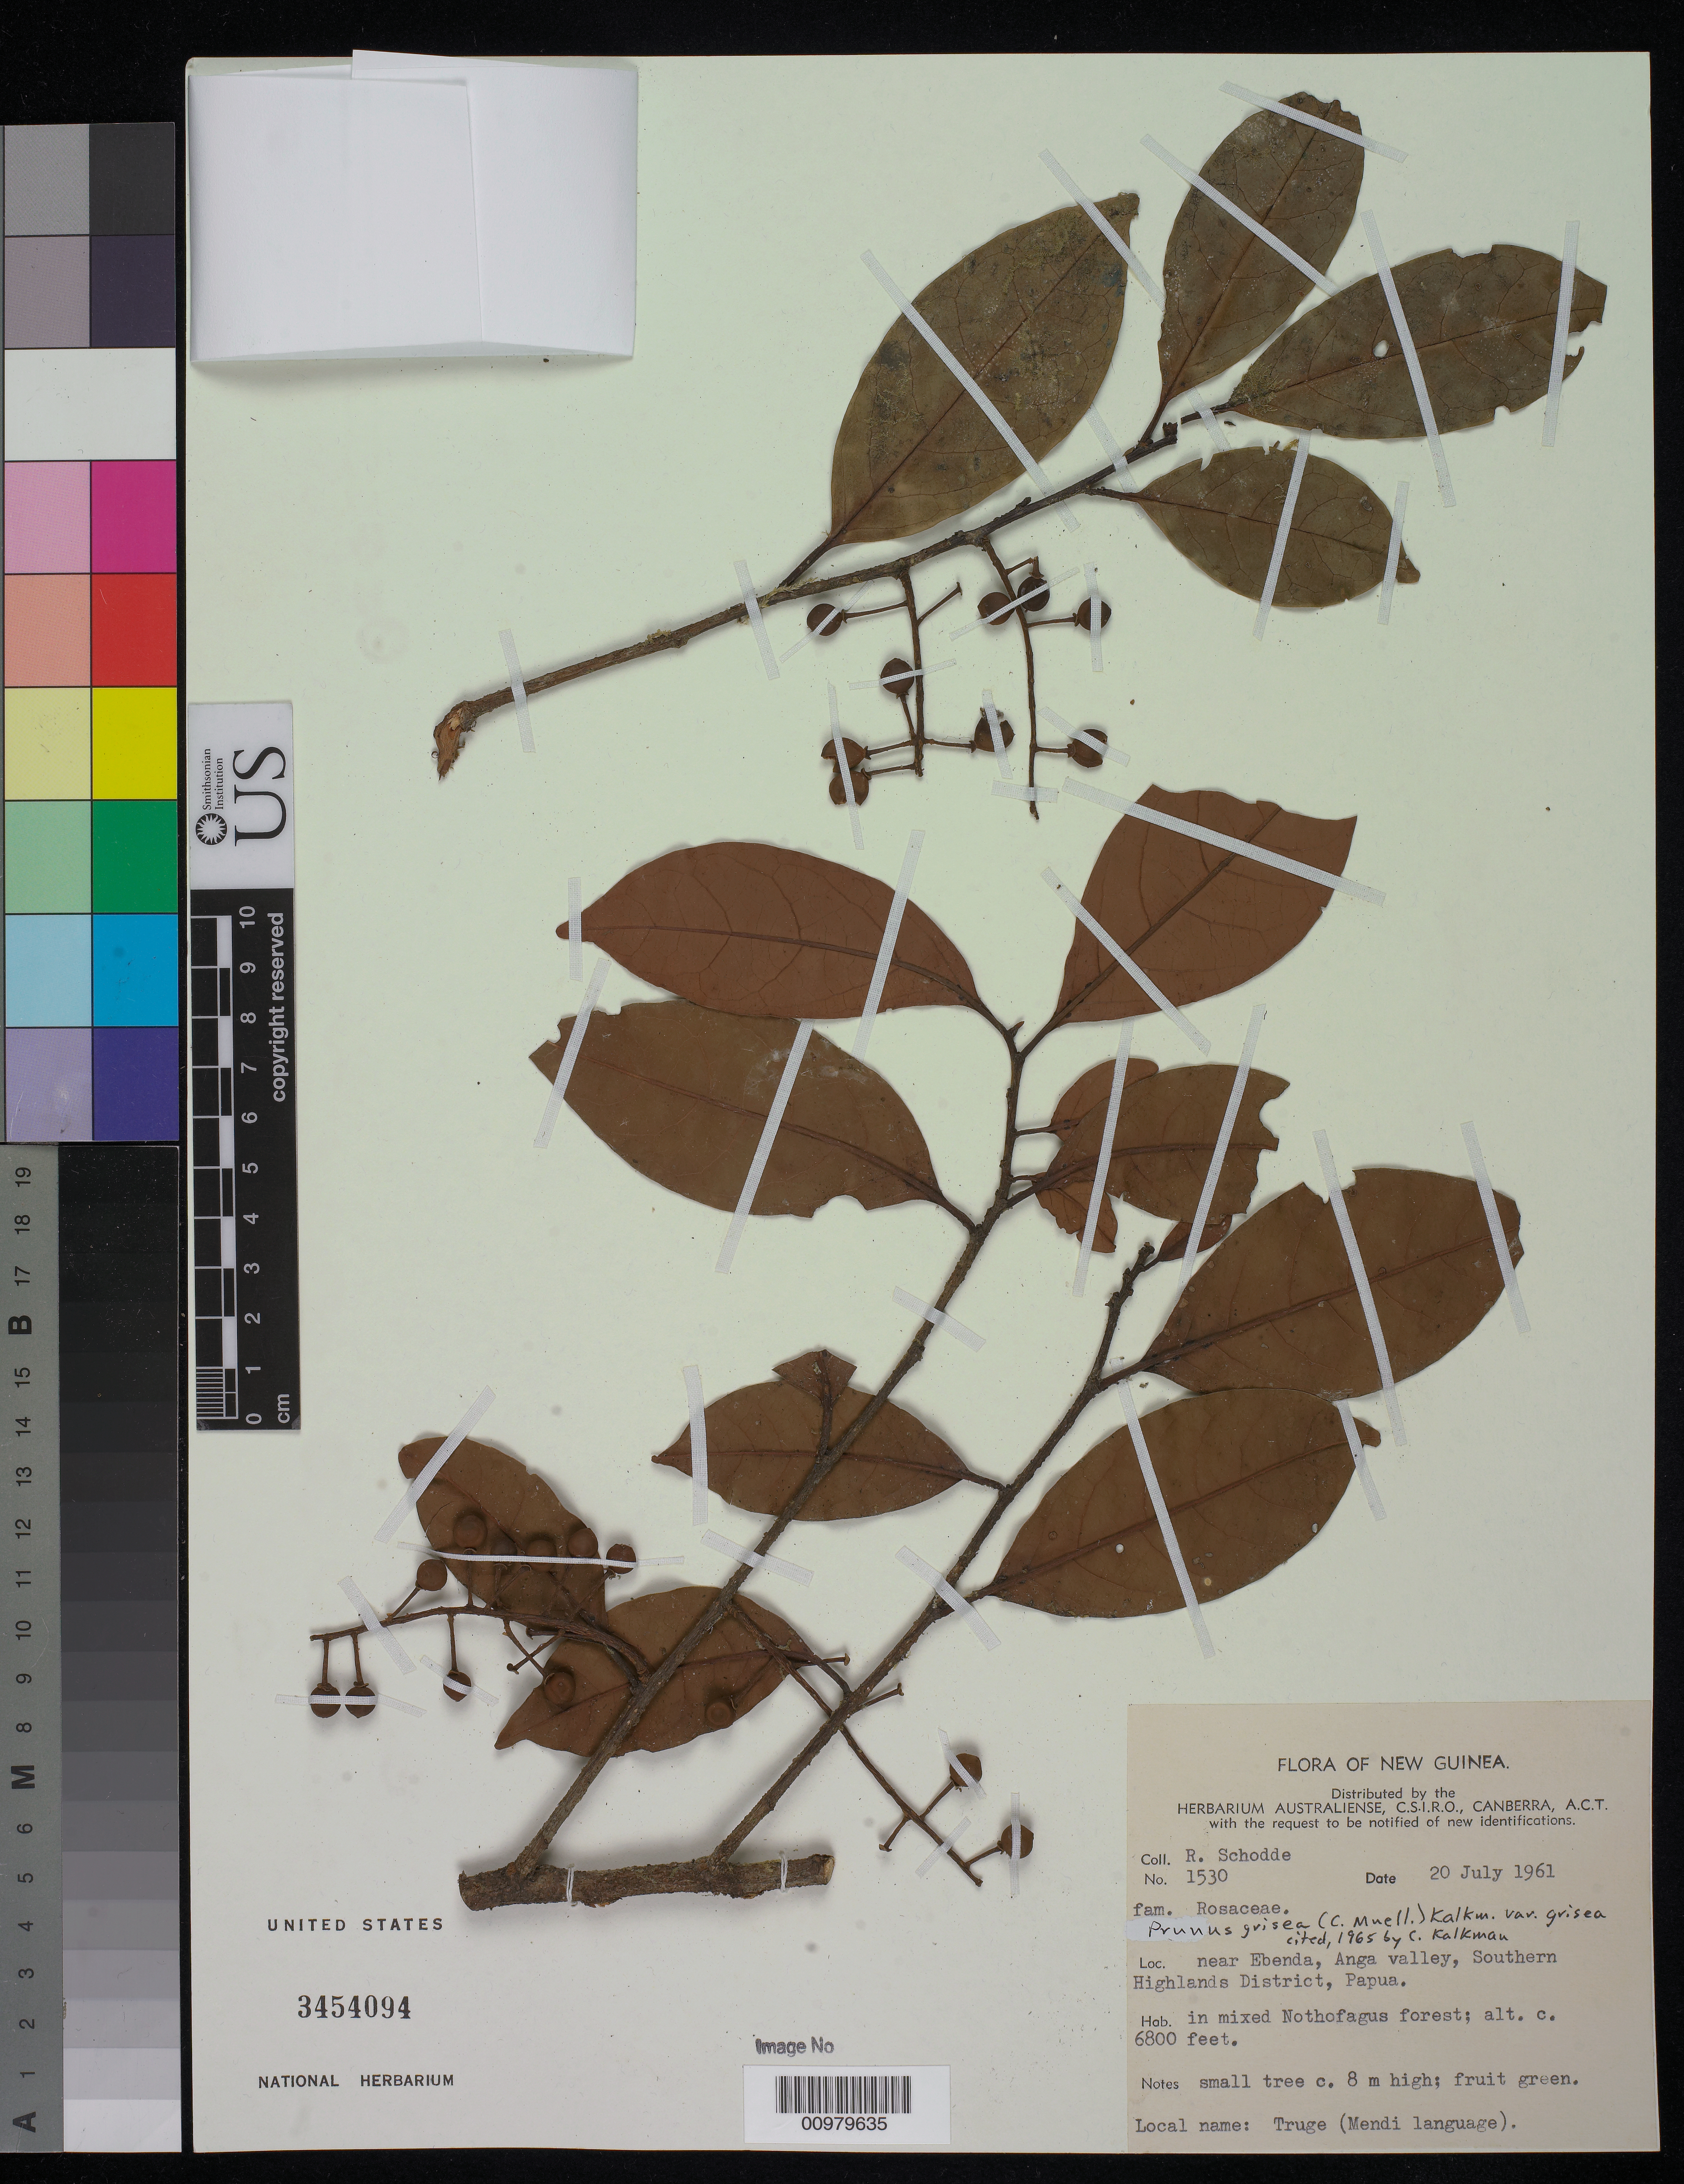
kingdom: Plantae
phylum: Tracheophyta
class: Magnoliopsida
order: Rosales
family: Rosaceae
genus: Prunus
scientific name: Prunus grisea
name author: (Blume ex K. Müller) Kalkman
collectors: R. Schodde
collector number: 1530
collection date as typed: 20 Jul 1961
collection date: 1961-07-20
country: Papua New Guinea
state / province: Southern Highlands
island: New Guinea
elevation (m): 2073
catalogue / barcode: US 3454094